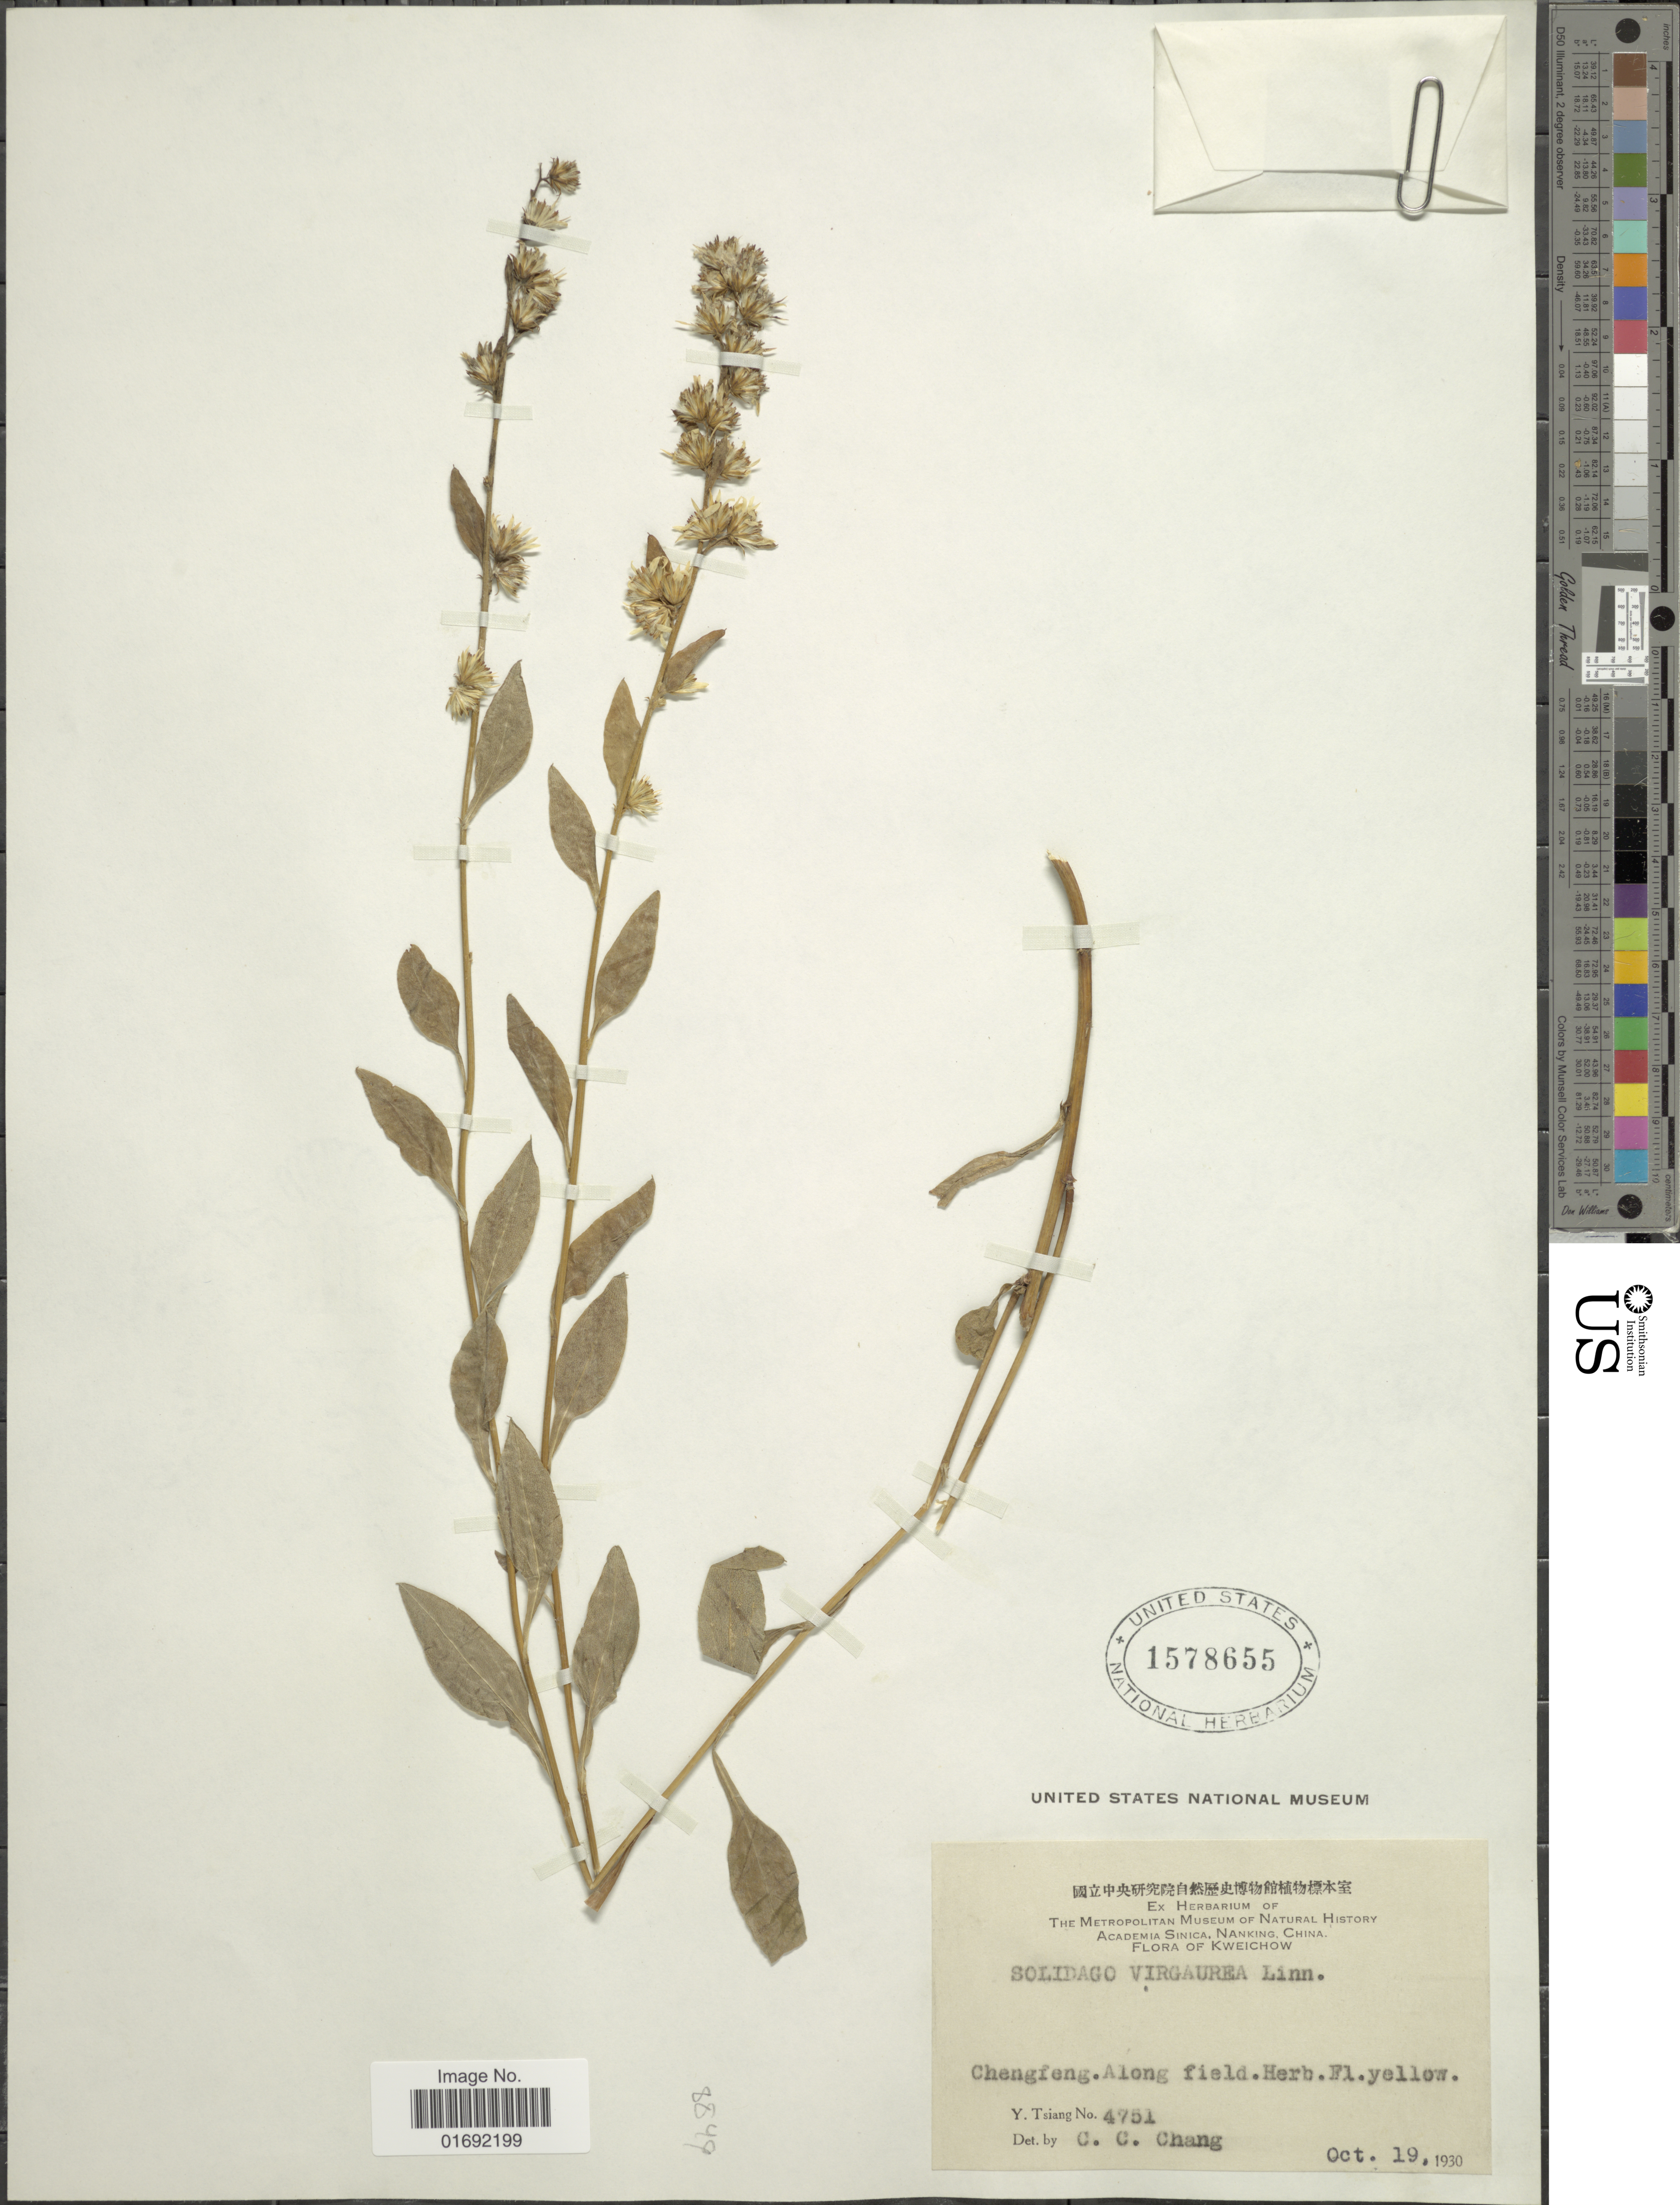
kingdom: Plantae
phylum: Tracheophyta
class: Magnoliopsida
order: Asterales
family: Asteraceae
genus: Solidago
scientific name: Solidago virgaurea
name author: L.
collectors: Y. Tsiang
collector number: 4751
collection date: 1930-10-19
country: China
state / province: Guizhou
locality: Kweichow, Chengfeng, along field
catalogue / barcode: US 1578655